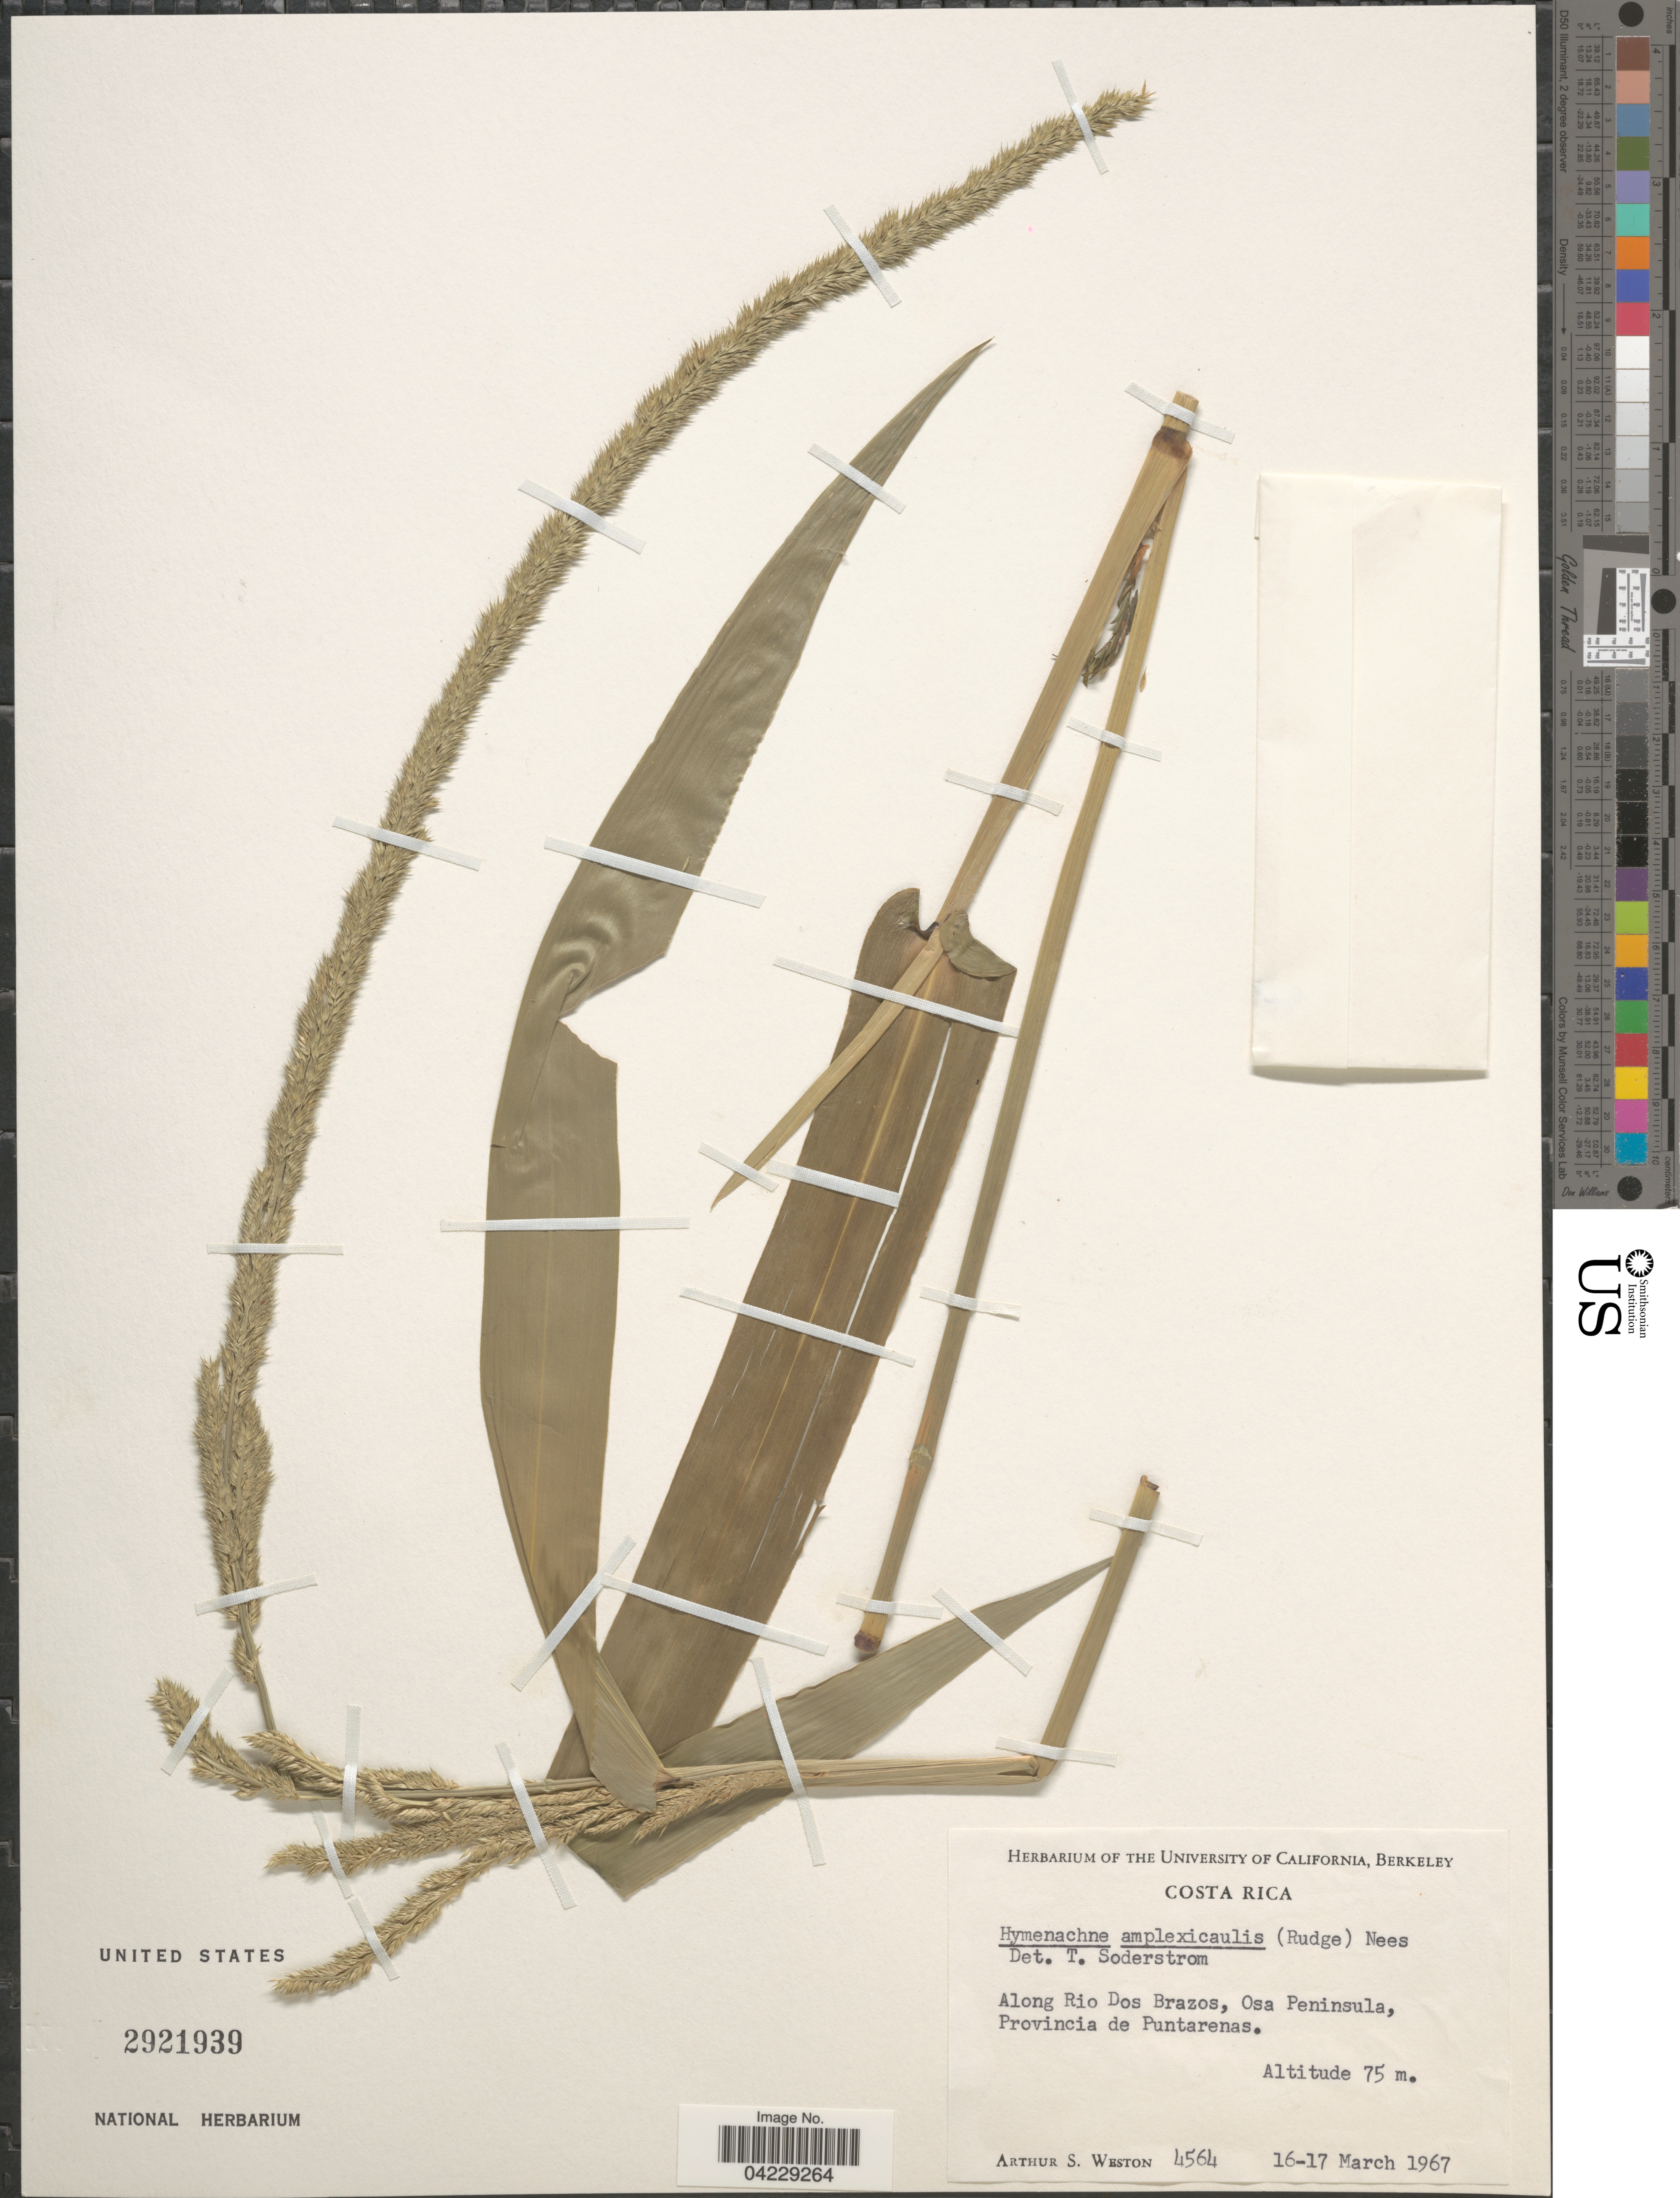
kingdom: Plantae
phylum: Tracheophyta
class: Liliopsida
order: Poales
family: Poaceae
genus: Hymenachne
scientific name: Hymenachne amplexicaulis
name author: (Rudge) Nees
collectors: A. Weston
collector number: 4564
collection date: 1967-03-16/1967-03-17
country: Costa Rica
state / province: Puntarenas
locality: Along Rio Dos Brazos, Osa Peninsula.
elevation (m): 75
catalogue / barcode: US 2921939